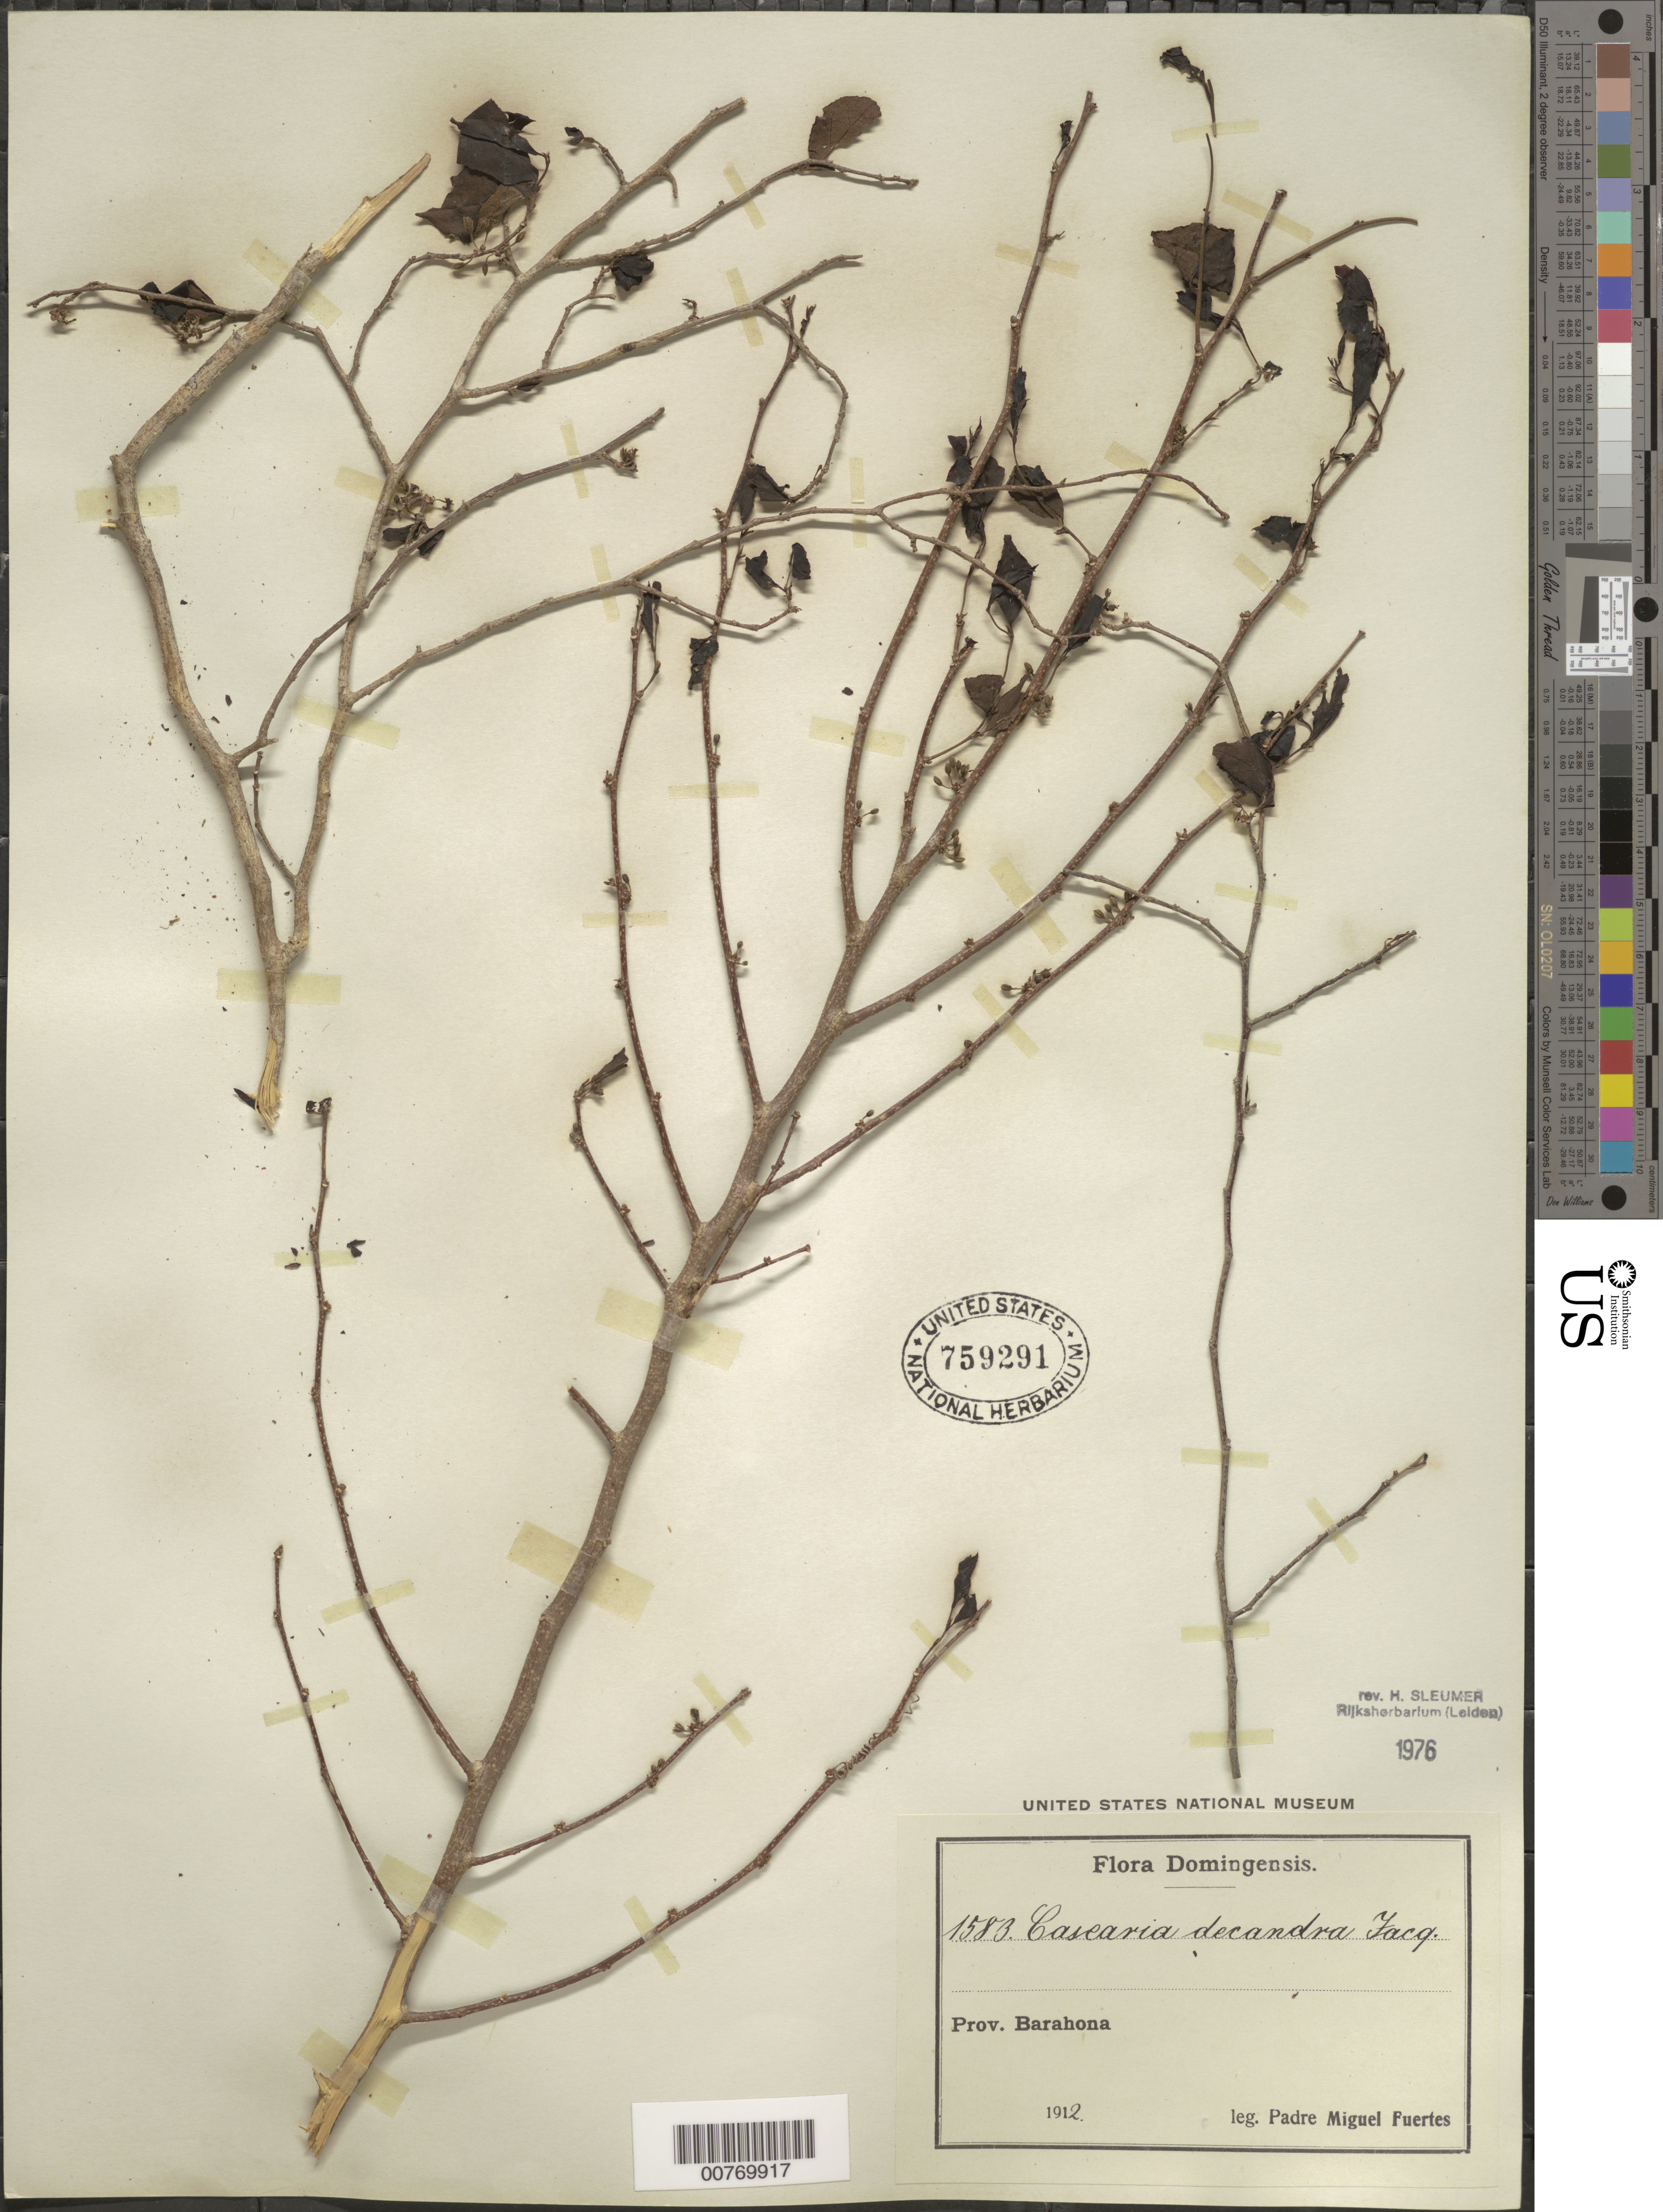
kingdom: Plantae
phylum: Tracheophyta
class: Magnoliopsida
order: Malpighiales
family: Salicaceae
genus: Casearia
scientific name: Casearia decandra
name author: Jacq.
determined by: Sleumer, H. O.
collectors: M. D. Fuertes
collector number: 1583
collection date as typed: Mar 1922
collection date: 1922-03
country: Dominican Republic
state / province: Barahona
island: Hispaniola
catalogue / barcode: US 759291